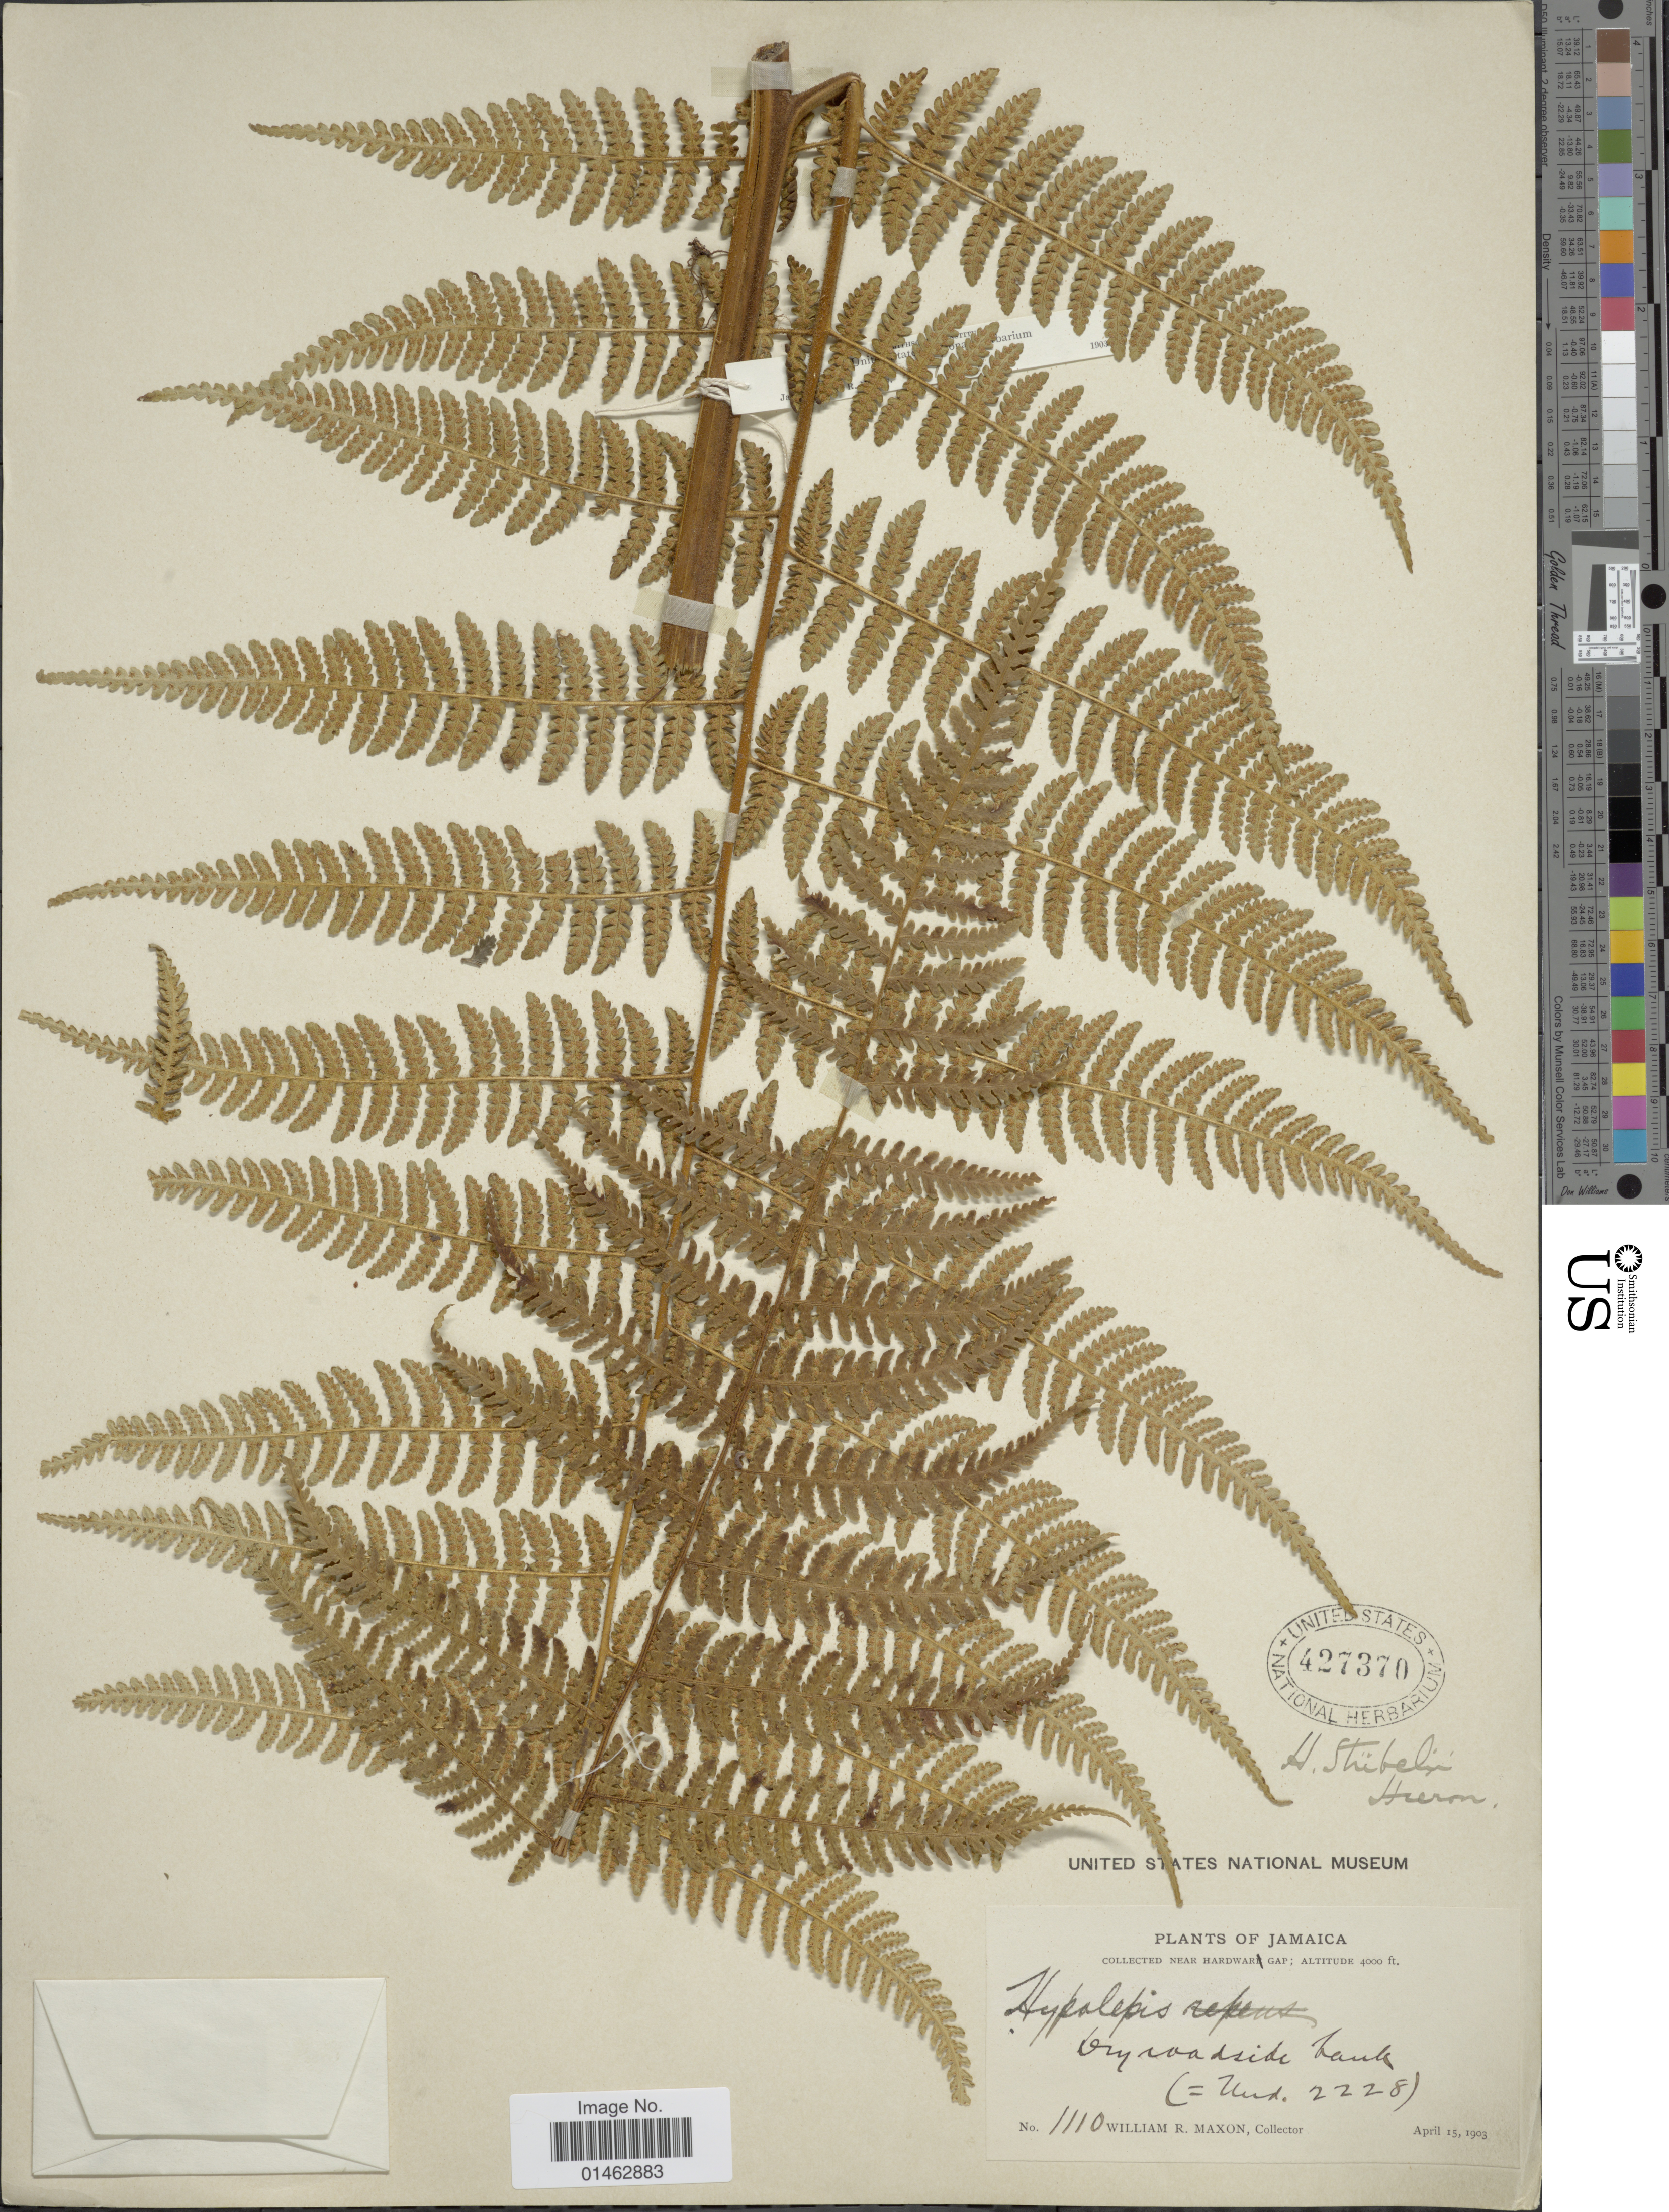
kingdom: Plantae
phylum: Tracheophyta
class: Polypodiopsida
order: Polypodiales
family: Dennstaedtiaceae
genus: Hypolepis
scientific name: Hypolepis steubelii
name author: Hieron.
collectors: W. R. Maxon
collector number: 1110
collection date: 1903-04-15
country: Jamaica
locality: Near Hardware Gap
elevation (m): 1219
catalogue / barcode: US 427370